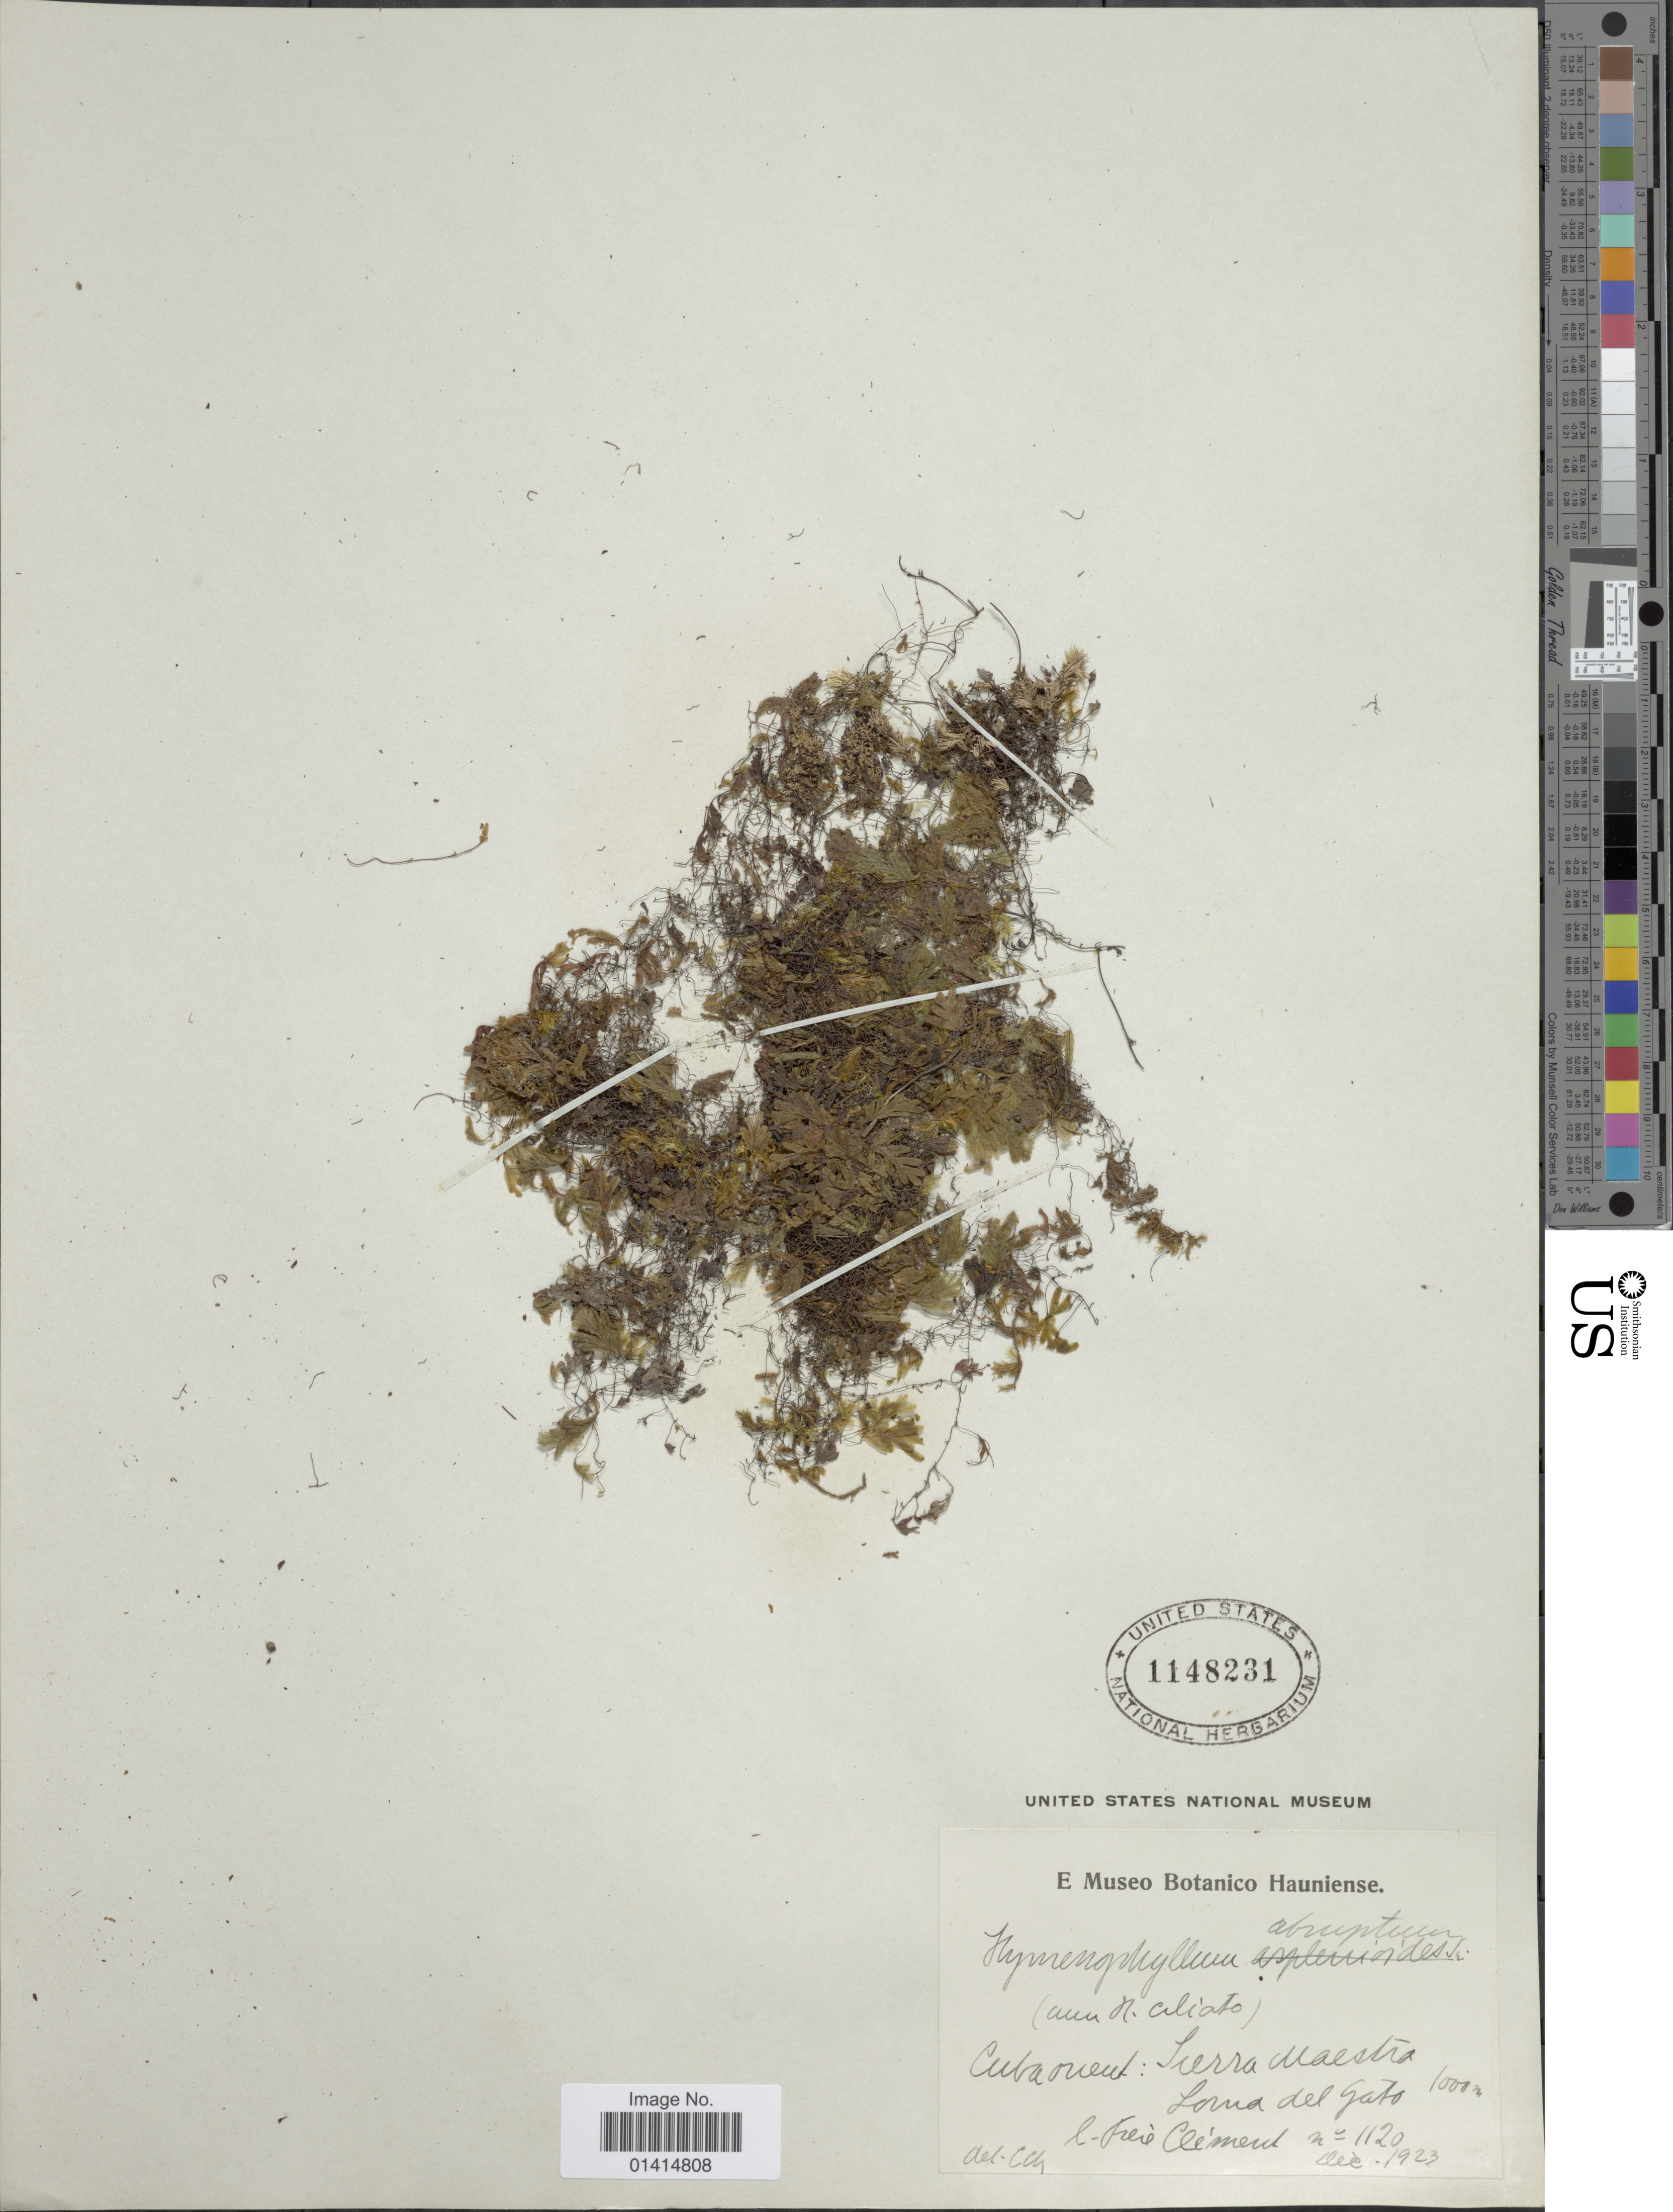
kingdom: Plantae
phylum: Tracheophyta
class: Polypodiopsida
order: Hymenophyllales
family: Hymenophyllaceae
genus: Hymenophyllum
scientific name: Hymenophyllum abruptum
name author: Hook.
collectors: B. Clement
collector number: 1120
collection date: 1923-12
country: Cuba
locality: Cuba orient: Sierra Maestra, Loma del Gato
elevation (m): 1000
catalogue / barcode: US 1148231